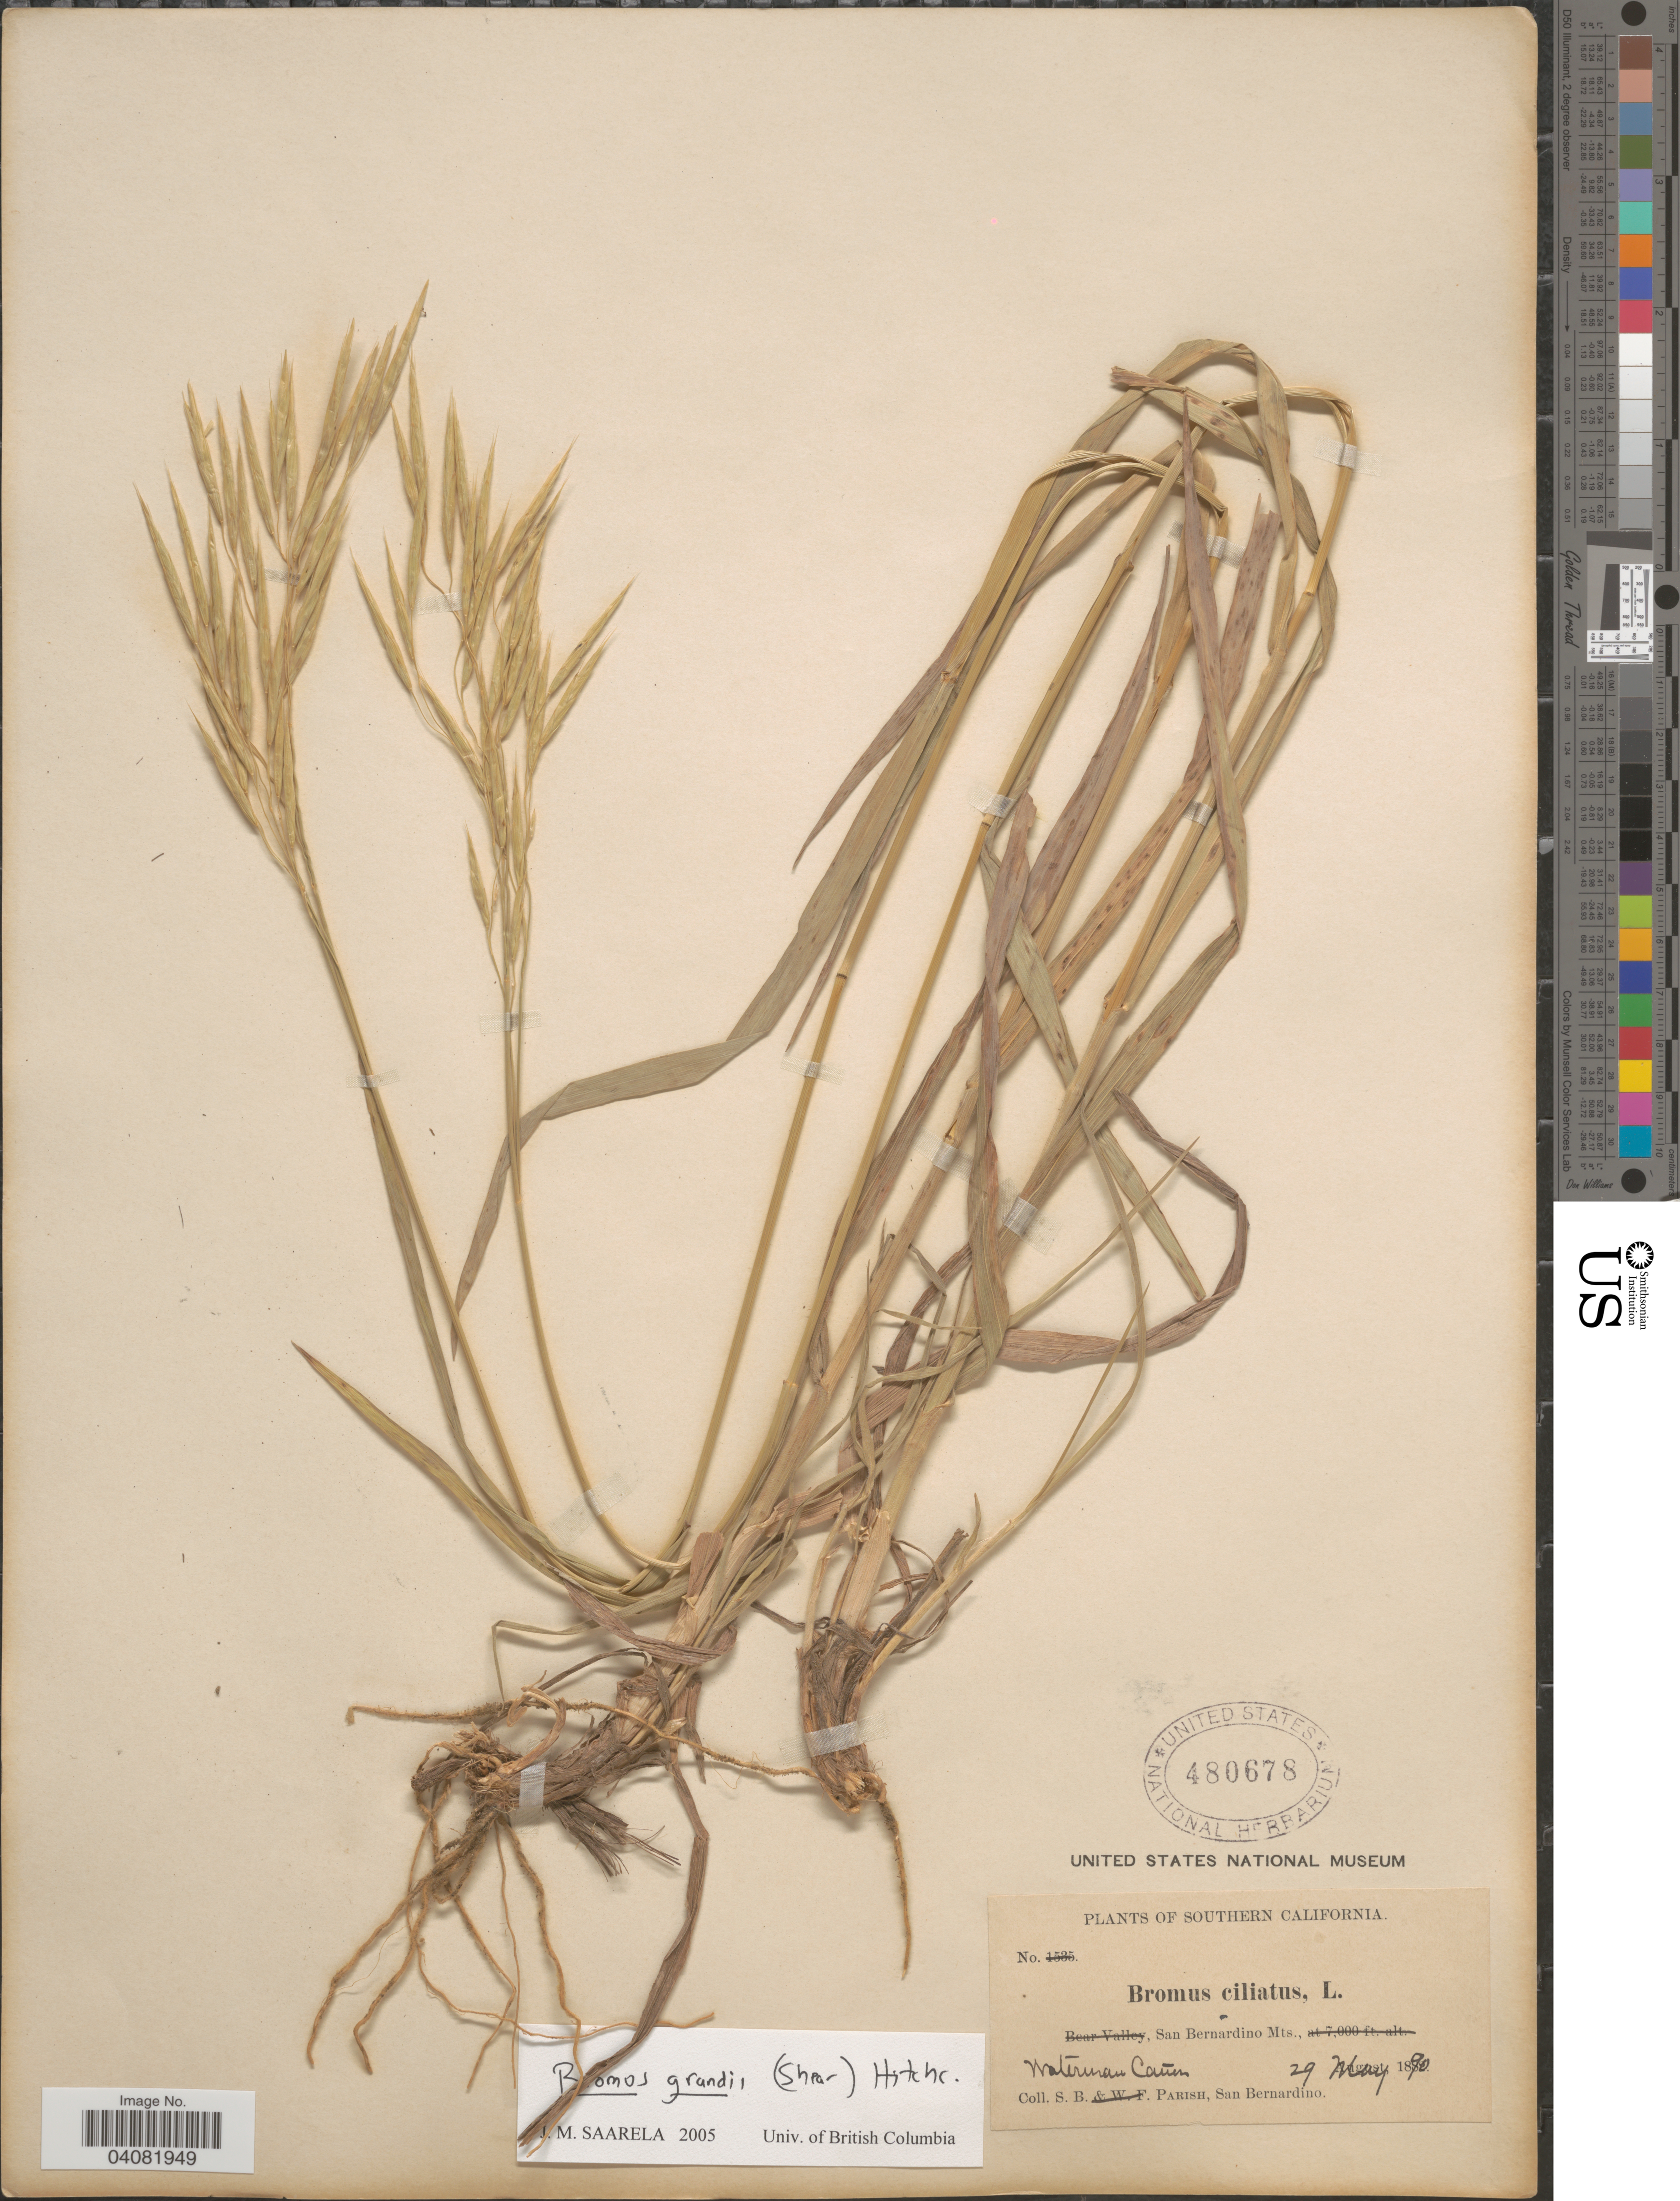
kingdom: Plantae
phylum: Tracheophyta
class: Liliopsida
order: Poales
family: Poaceae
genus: Bromus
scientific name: Bromus grandis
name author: (Shear) Hitchc.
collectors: S. B. Parish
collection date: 1890-05-29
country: United States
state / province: California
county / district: San Bernardino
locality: Southern California. San Bernardino Mts. Waterman Cañon.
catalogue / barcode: US 480678